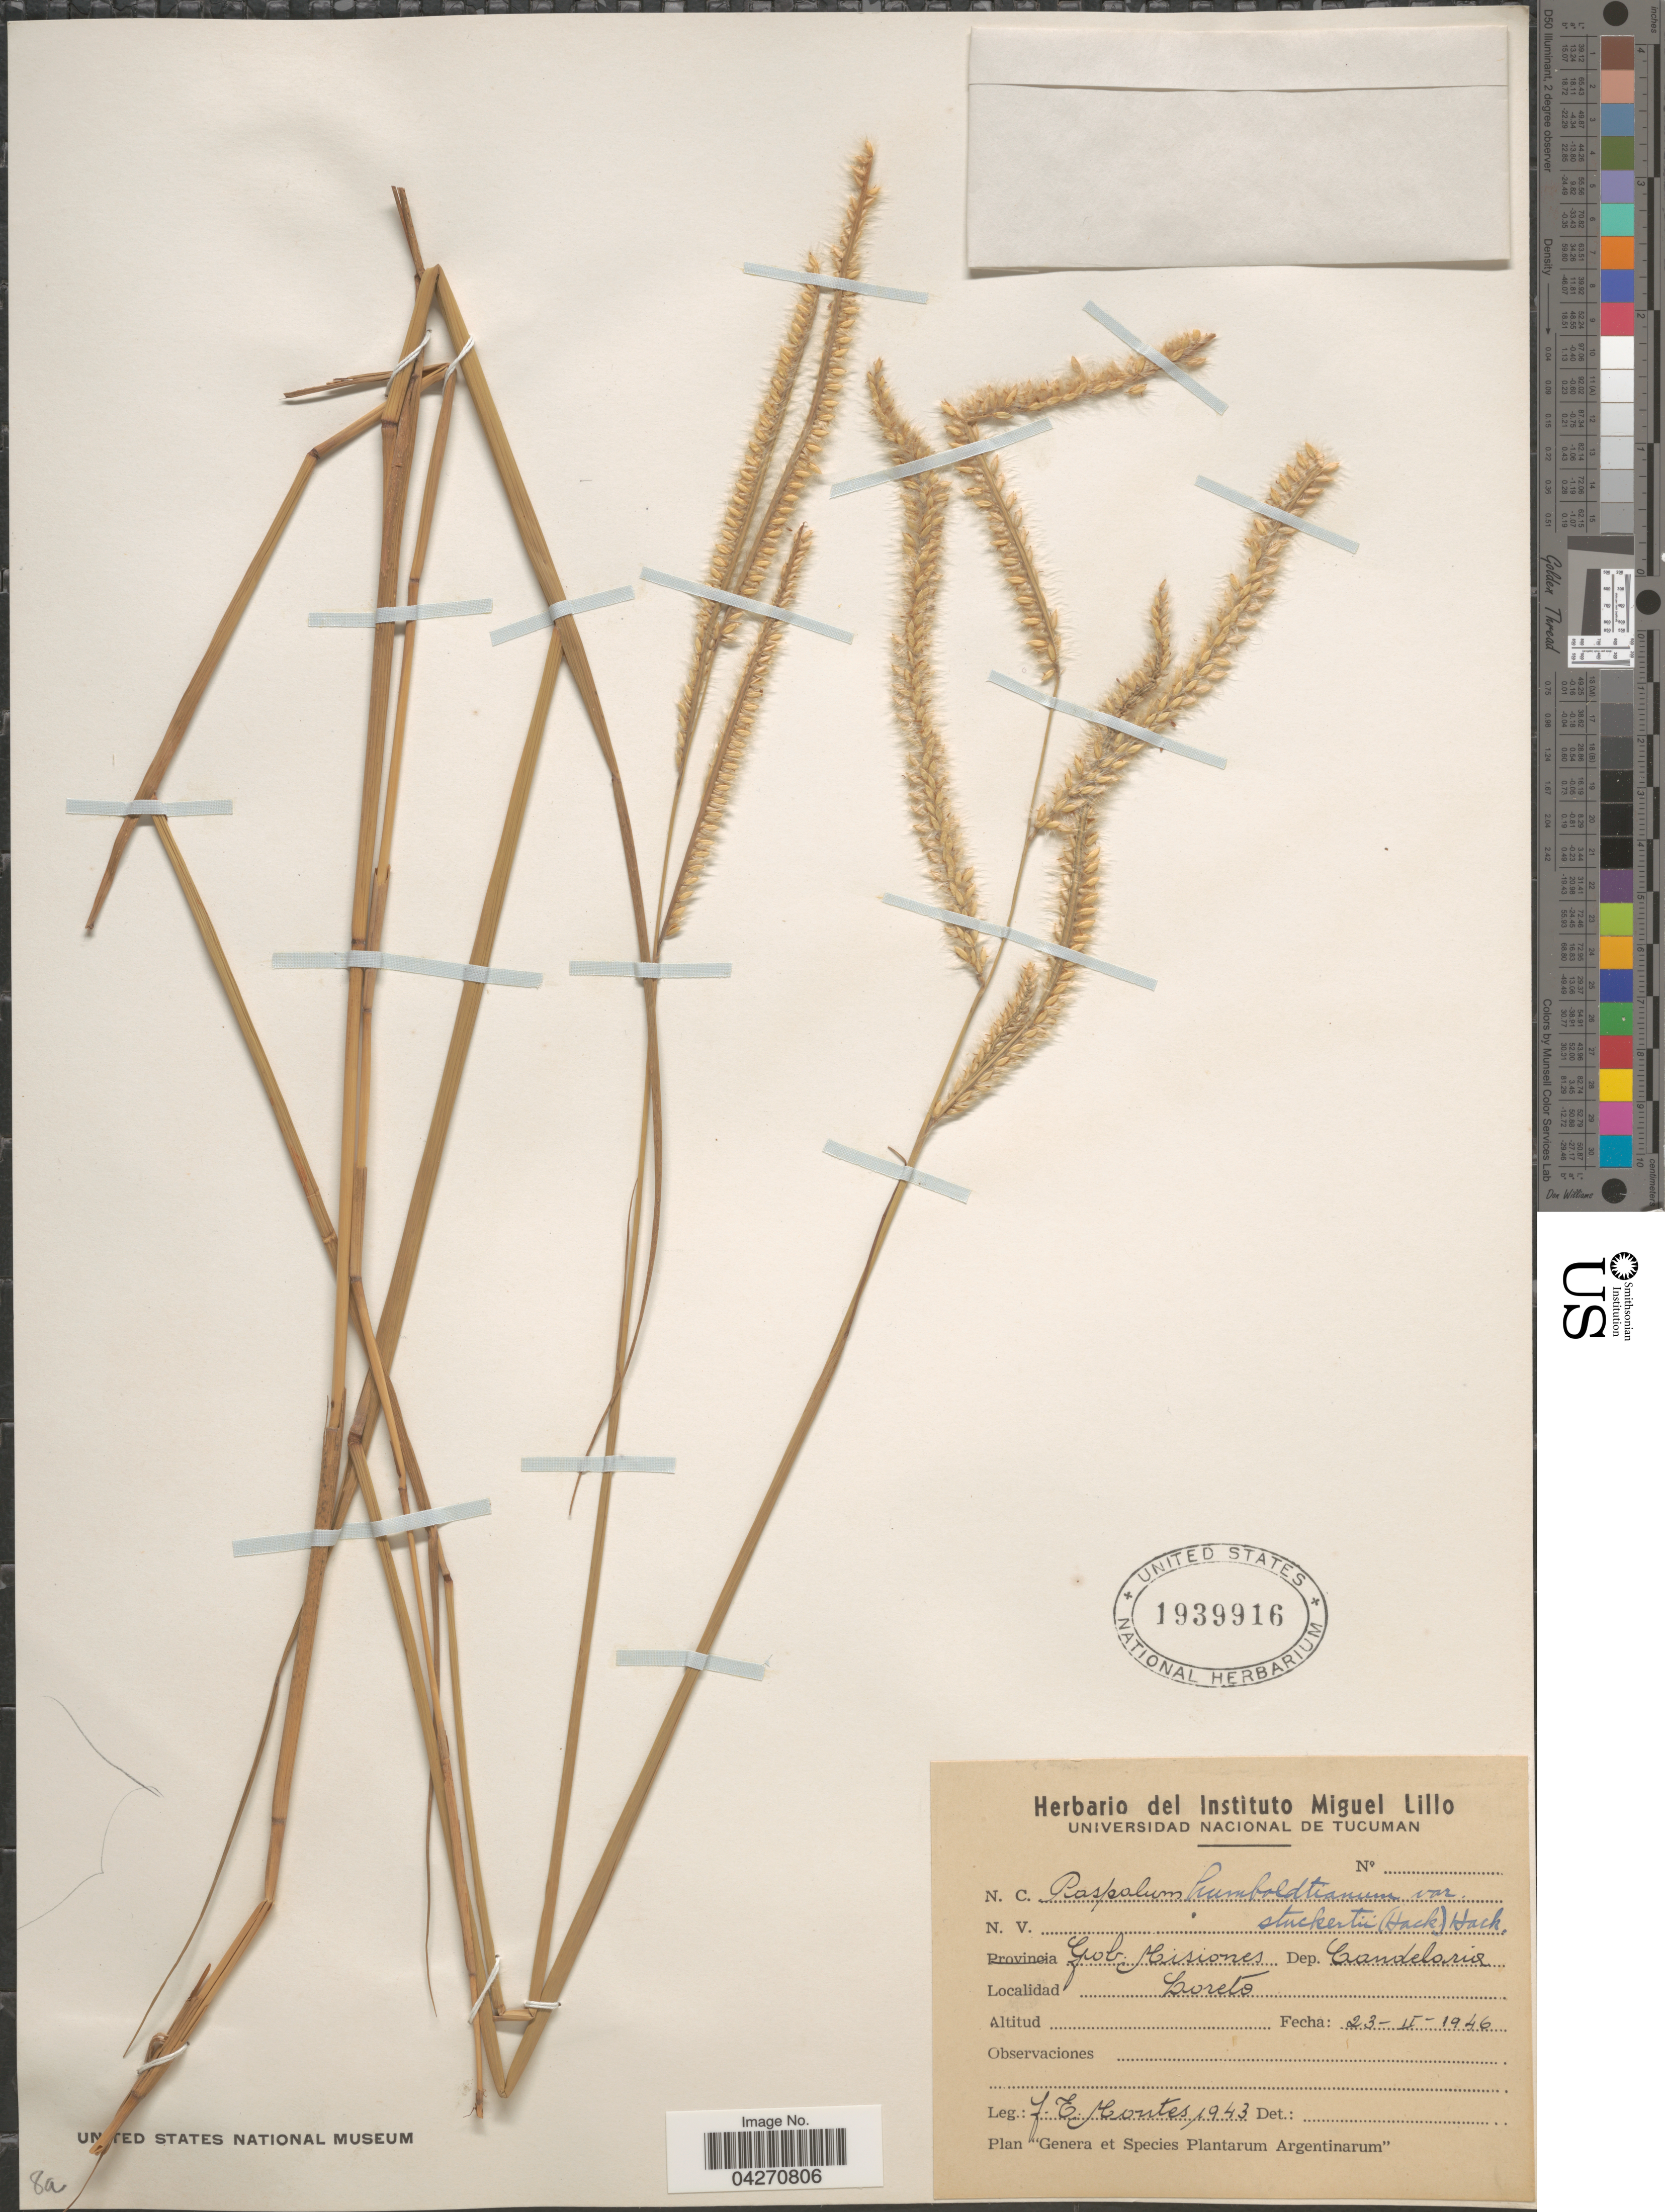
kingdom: Plantae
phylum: Tracheophyta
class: Liliopsida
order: Poales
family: Poaceae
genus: Paspalum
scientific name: Paspalum humboldtianum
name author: Flüggé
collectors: J. E. Montes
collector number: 1943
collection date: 1946-02-23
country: Argentina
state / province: Misiones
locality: Gob. Misiones. Dep. Candelaria. Loreto.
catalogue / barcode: US 1939916